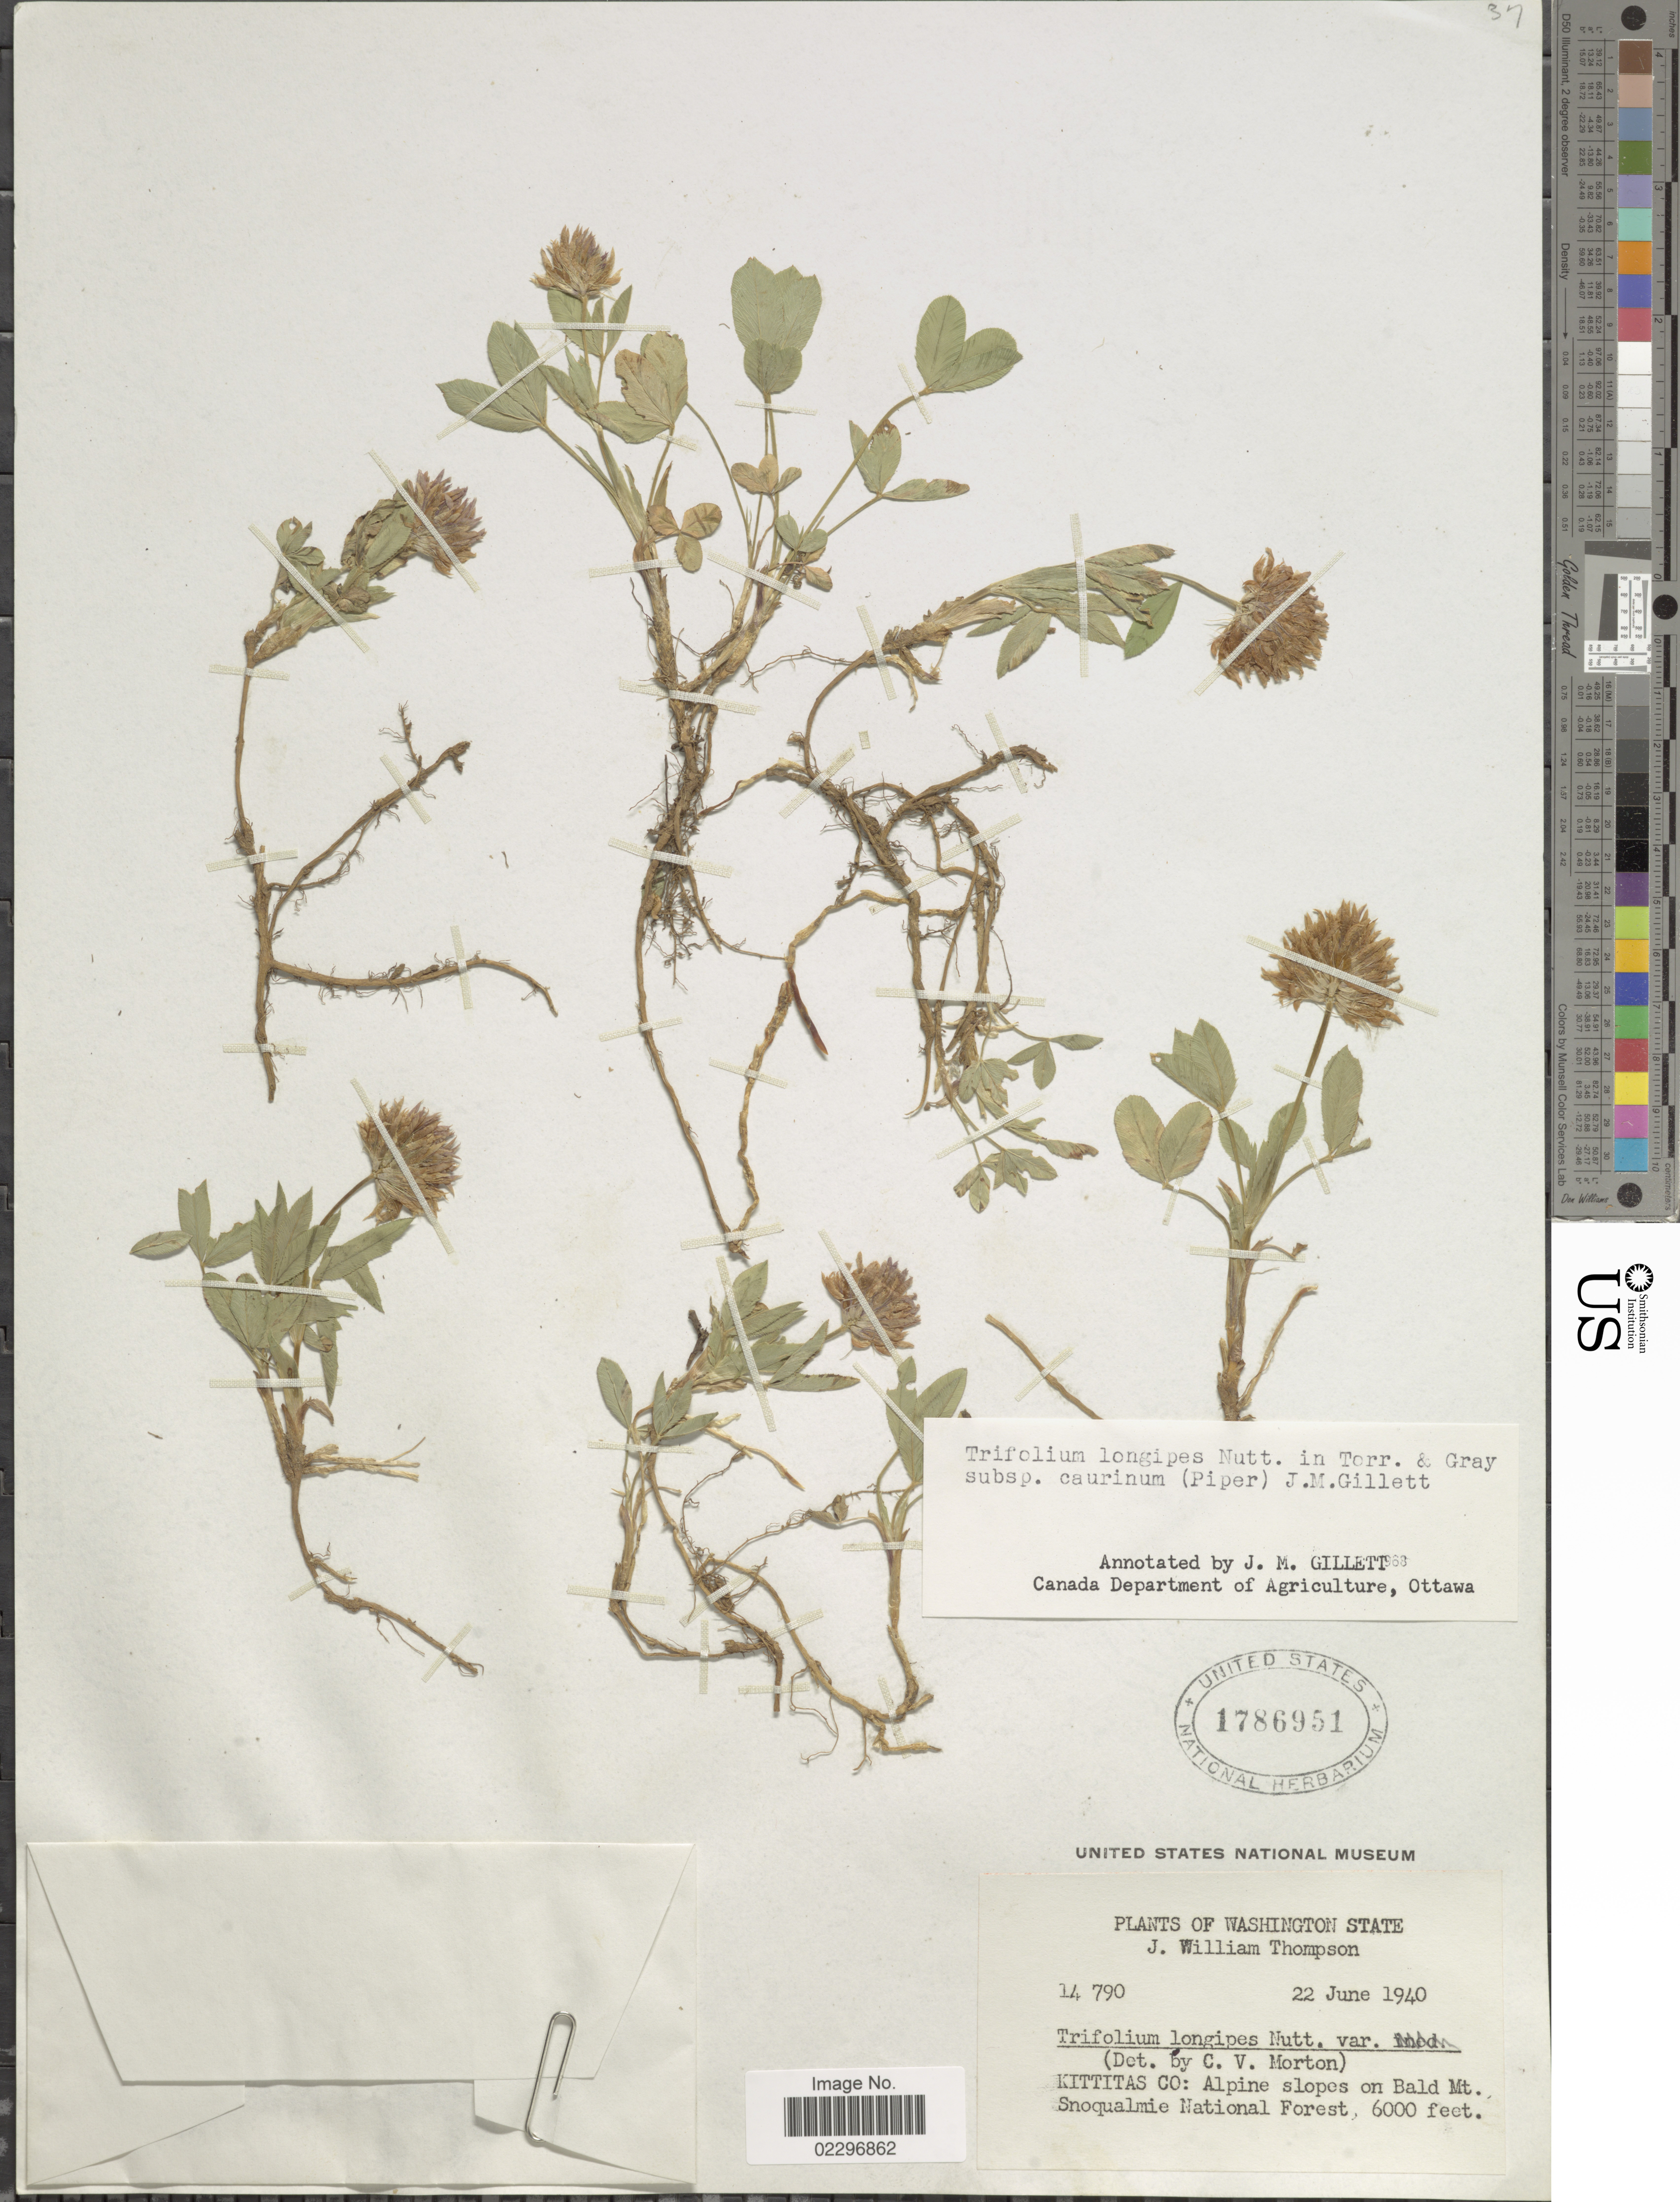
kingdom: Plantae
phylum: Tracheophyta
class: Magnoliopsida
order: Fabales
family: Fabaceae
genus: Trifolium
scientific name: Trifolium longipes subsp. caurinum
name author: (Piper) J.M. Gillett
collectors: J. W. Thompson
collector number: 14790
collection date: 1940-06-22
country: United States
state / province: Washington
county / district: Kittitas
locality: Kittitas Co: Alpine slopes on Bald Mt. Snoqualmie National Forest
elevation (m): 1829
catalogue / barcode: US 1786951